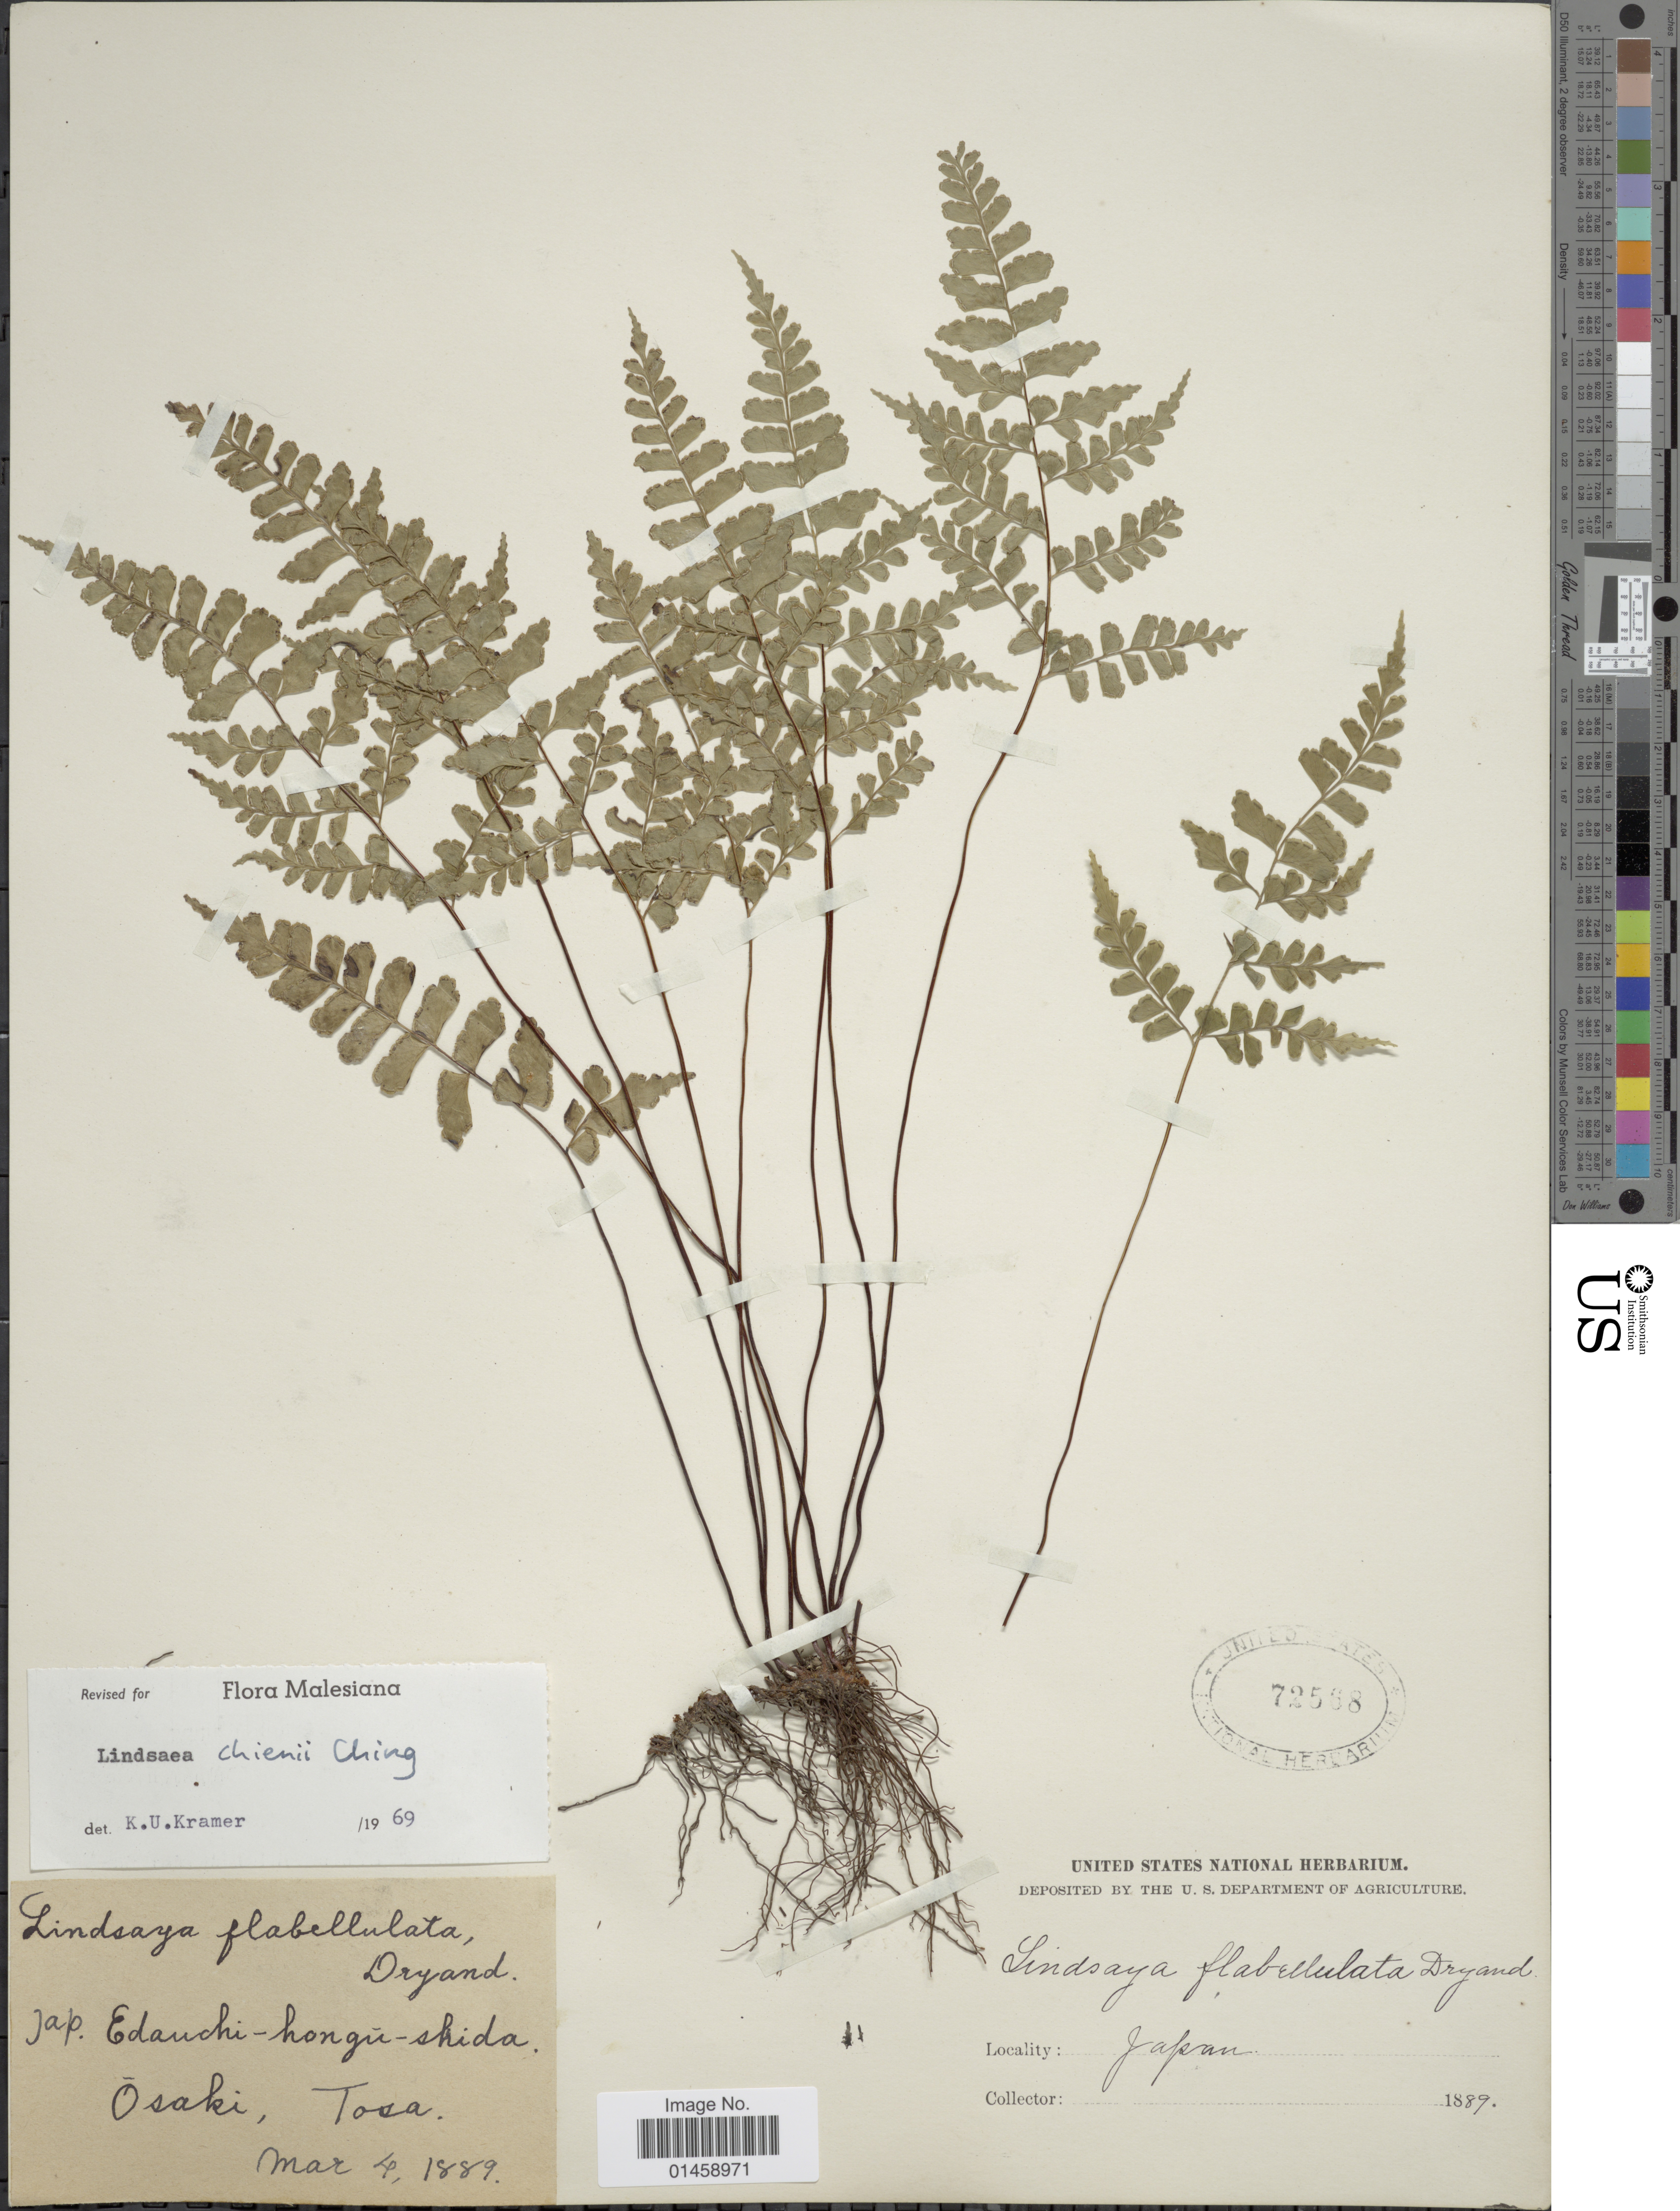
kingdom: Plantae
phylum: Tracheophyta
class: Polypodiopsida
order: Polypodiales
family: Lindsaeaceae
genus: Lindsaea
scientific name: Lindsaea chienii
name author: Ching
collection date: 1889-03-04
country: Japan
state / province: Koti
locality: Osaki, Tosa.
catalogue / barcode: US 72588